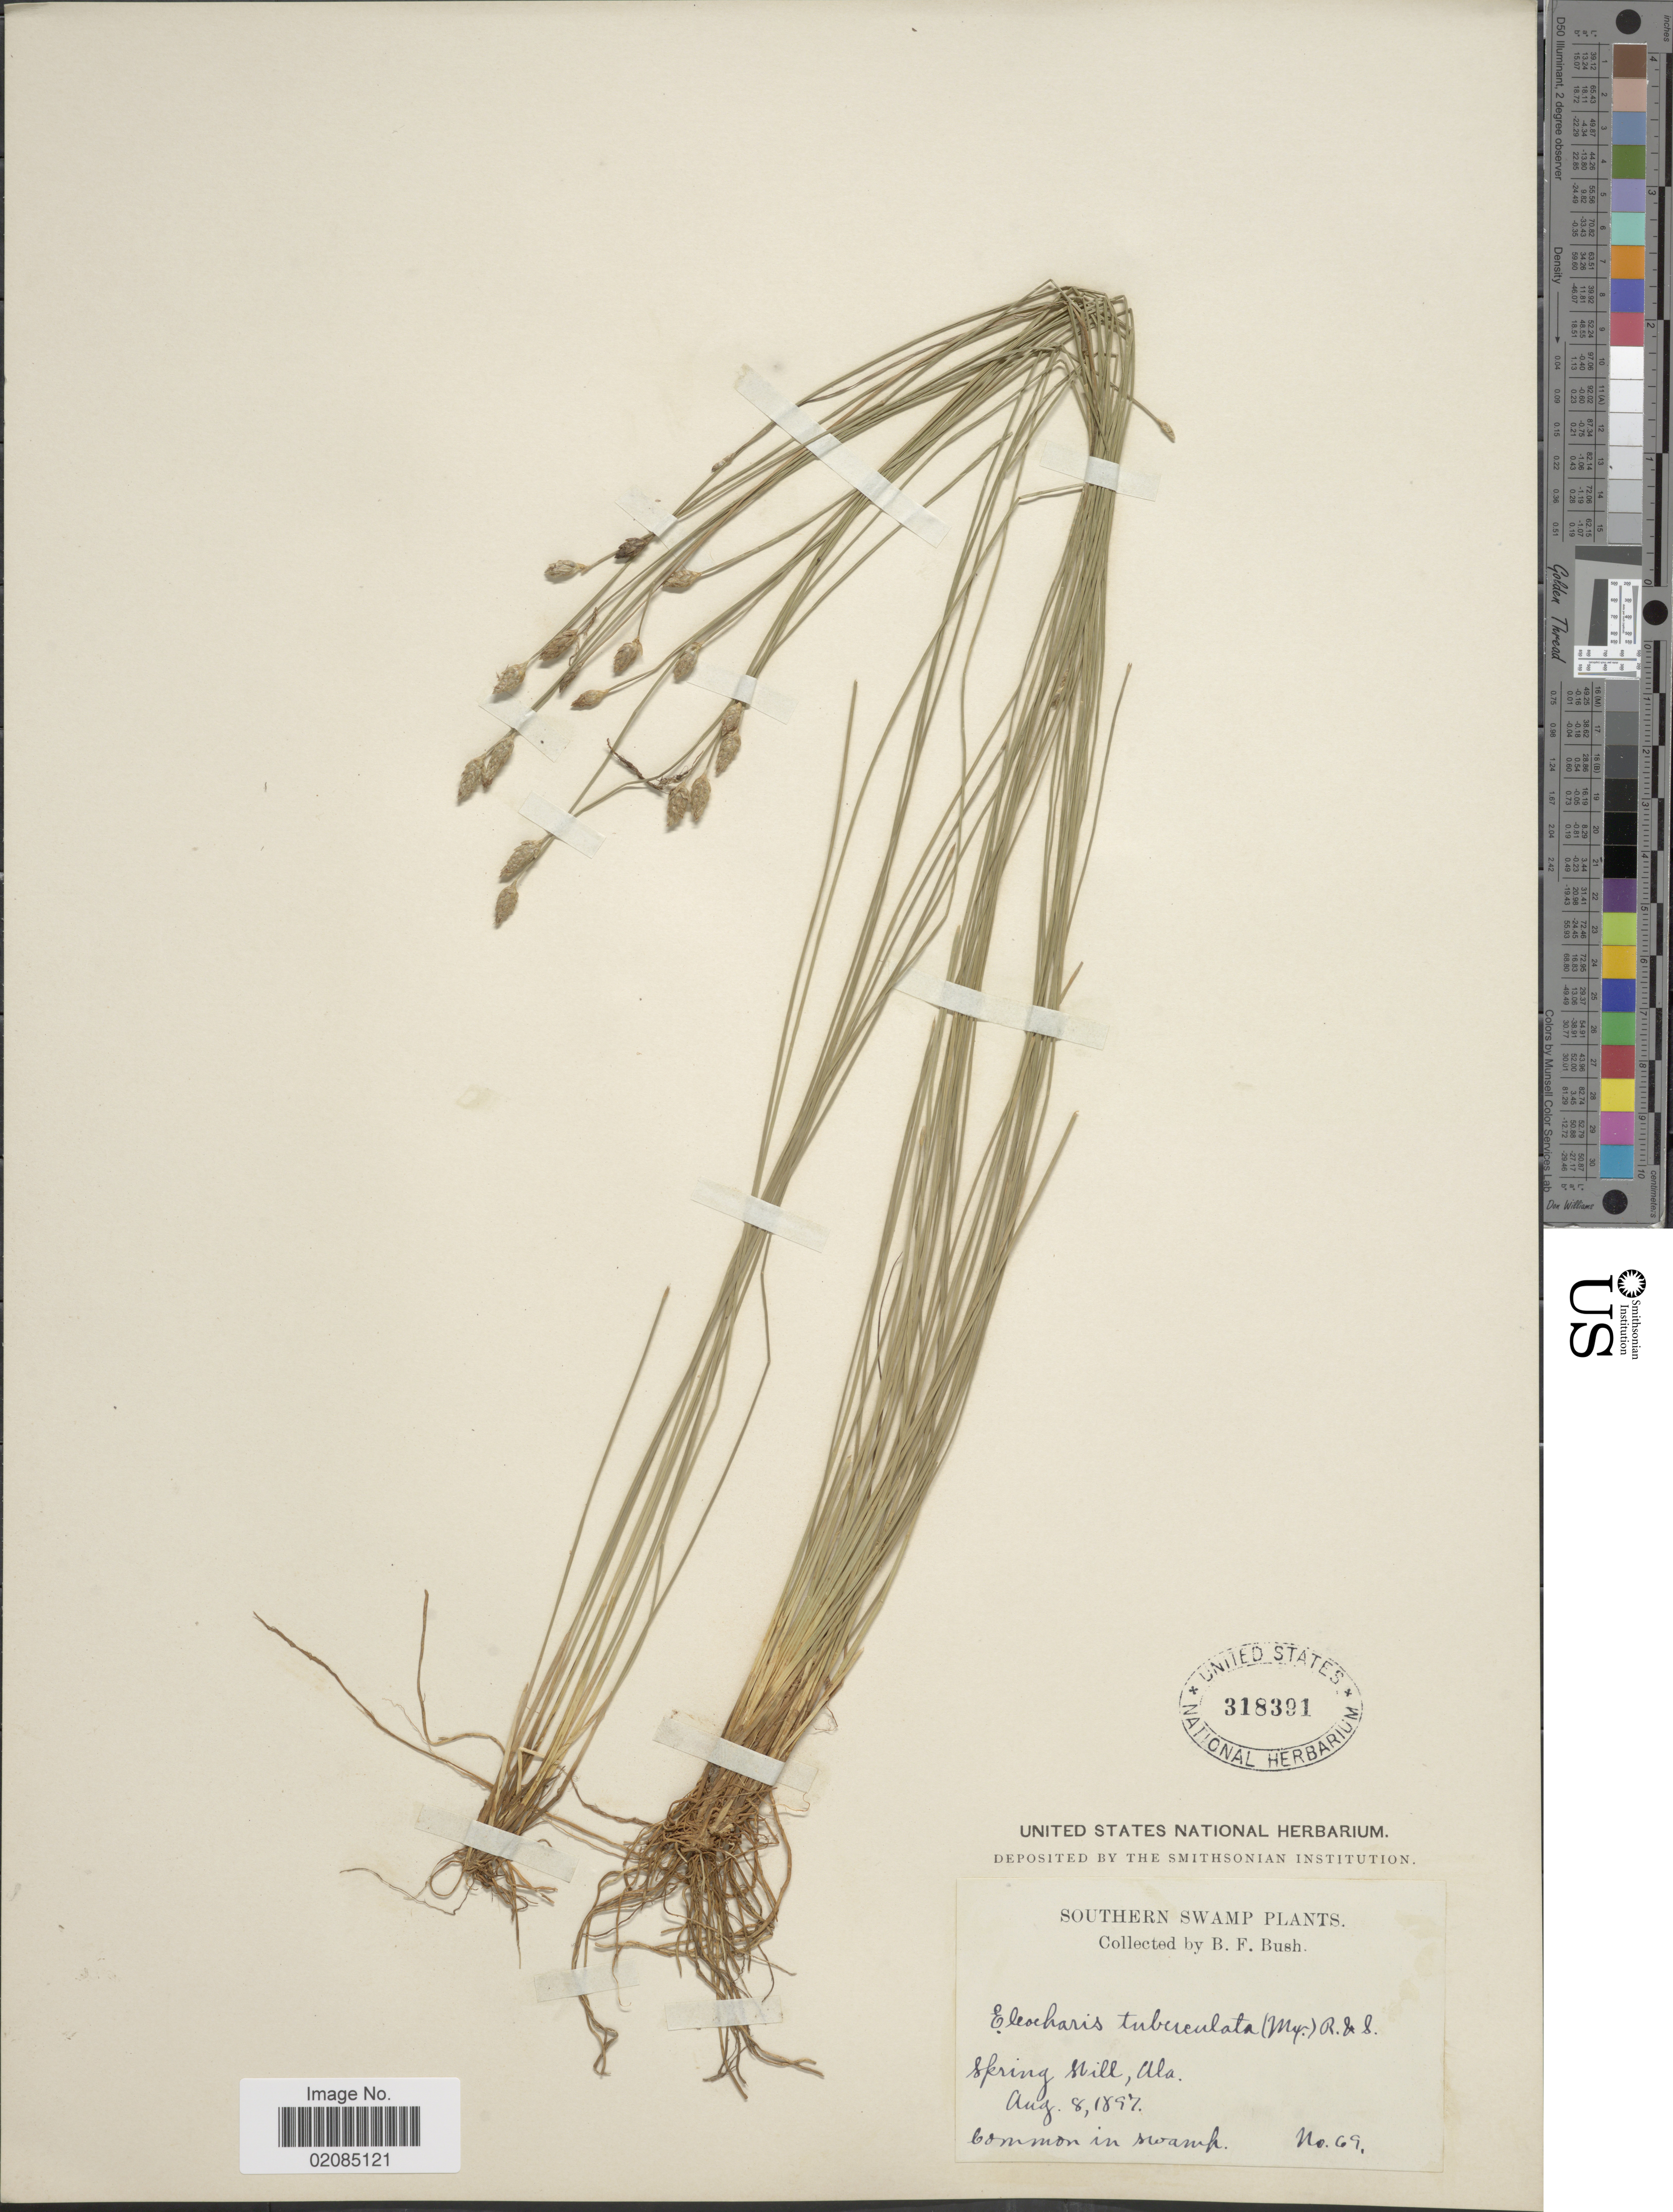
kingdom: Plantae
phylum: Tracheophyta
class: Liliopsida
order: Poales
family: Cyperaceae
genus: Eleocharis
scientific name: Eleocharis tuberculosa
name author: (Michx.) Roem. & Schult.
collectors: B. F. Bush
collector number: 69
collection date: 1897-08-08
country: United States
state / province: Alabama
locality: Southern Swamp, Spring Hill.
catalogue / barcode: US 318391